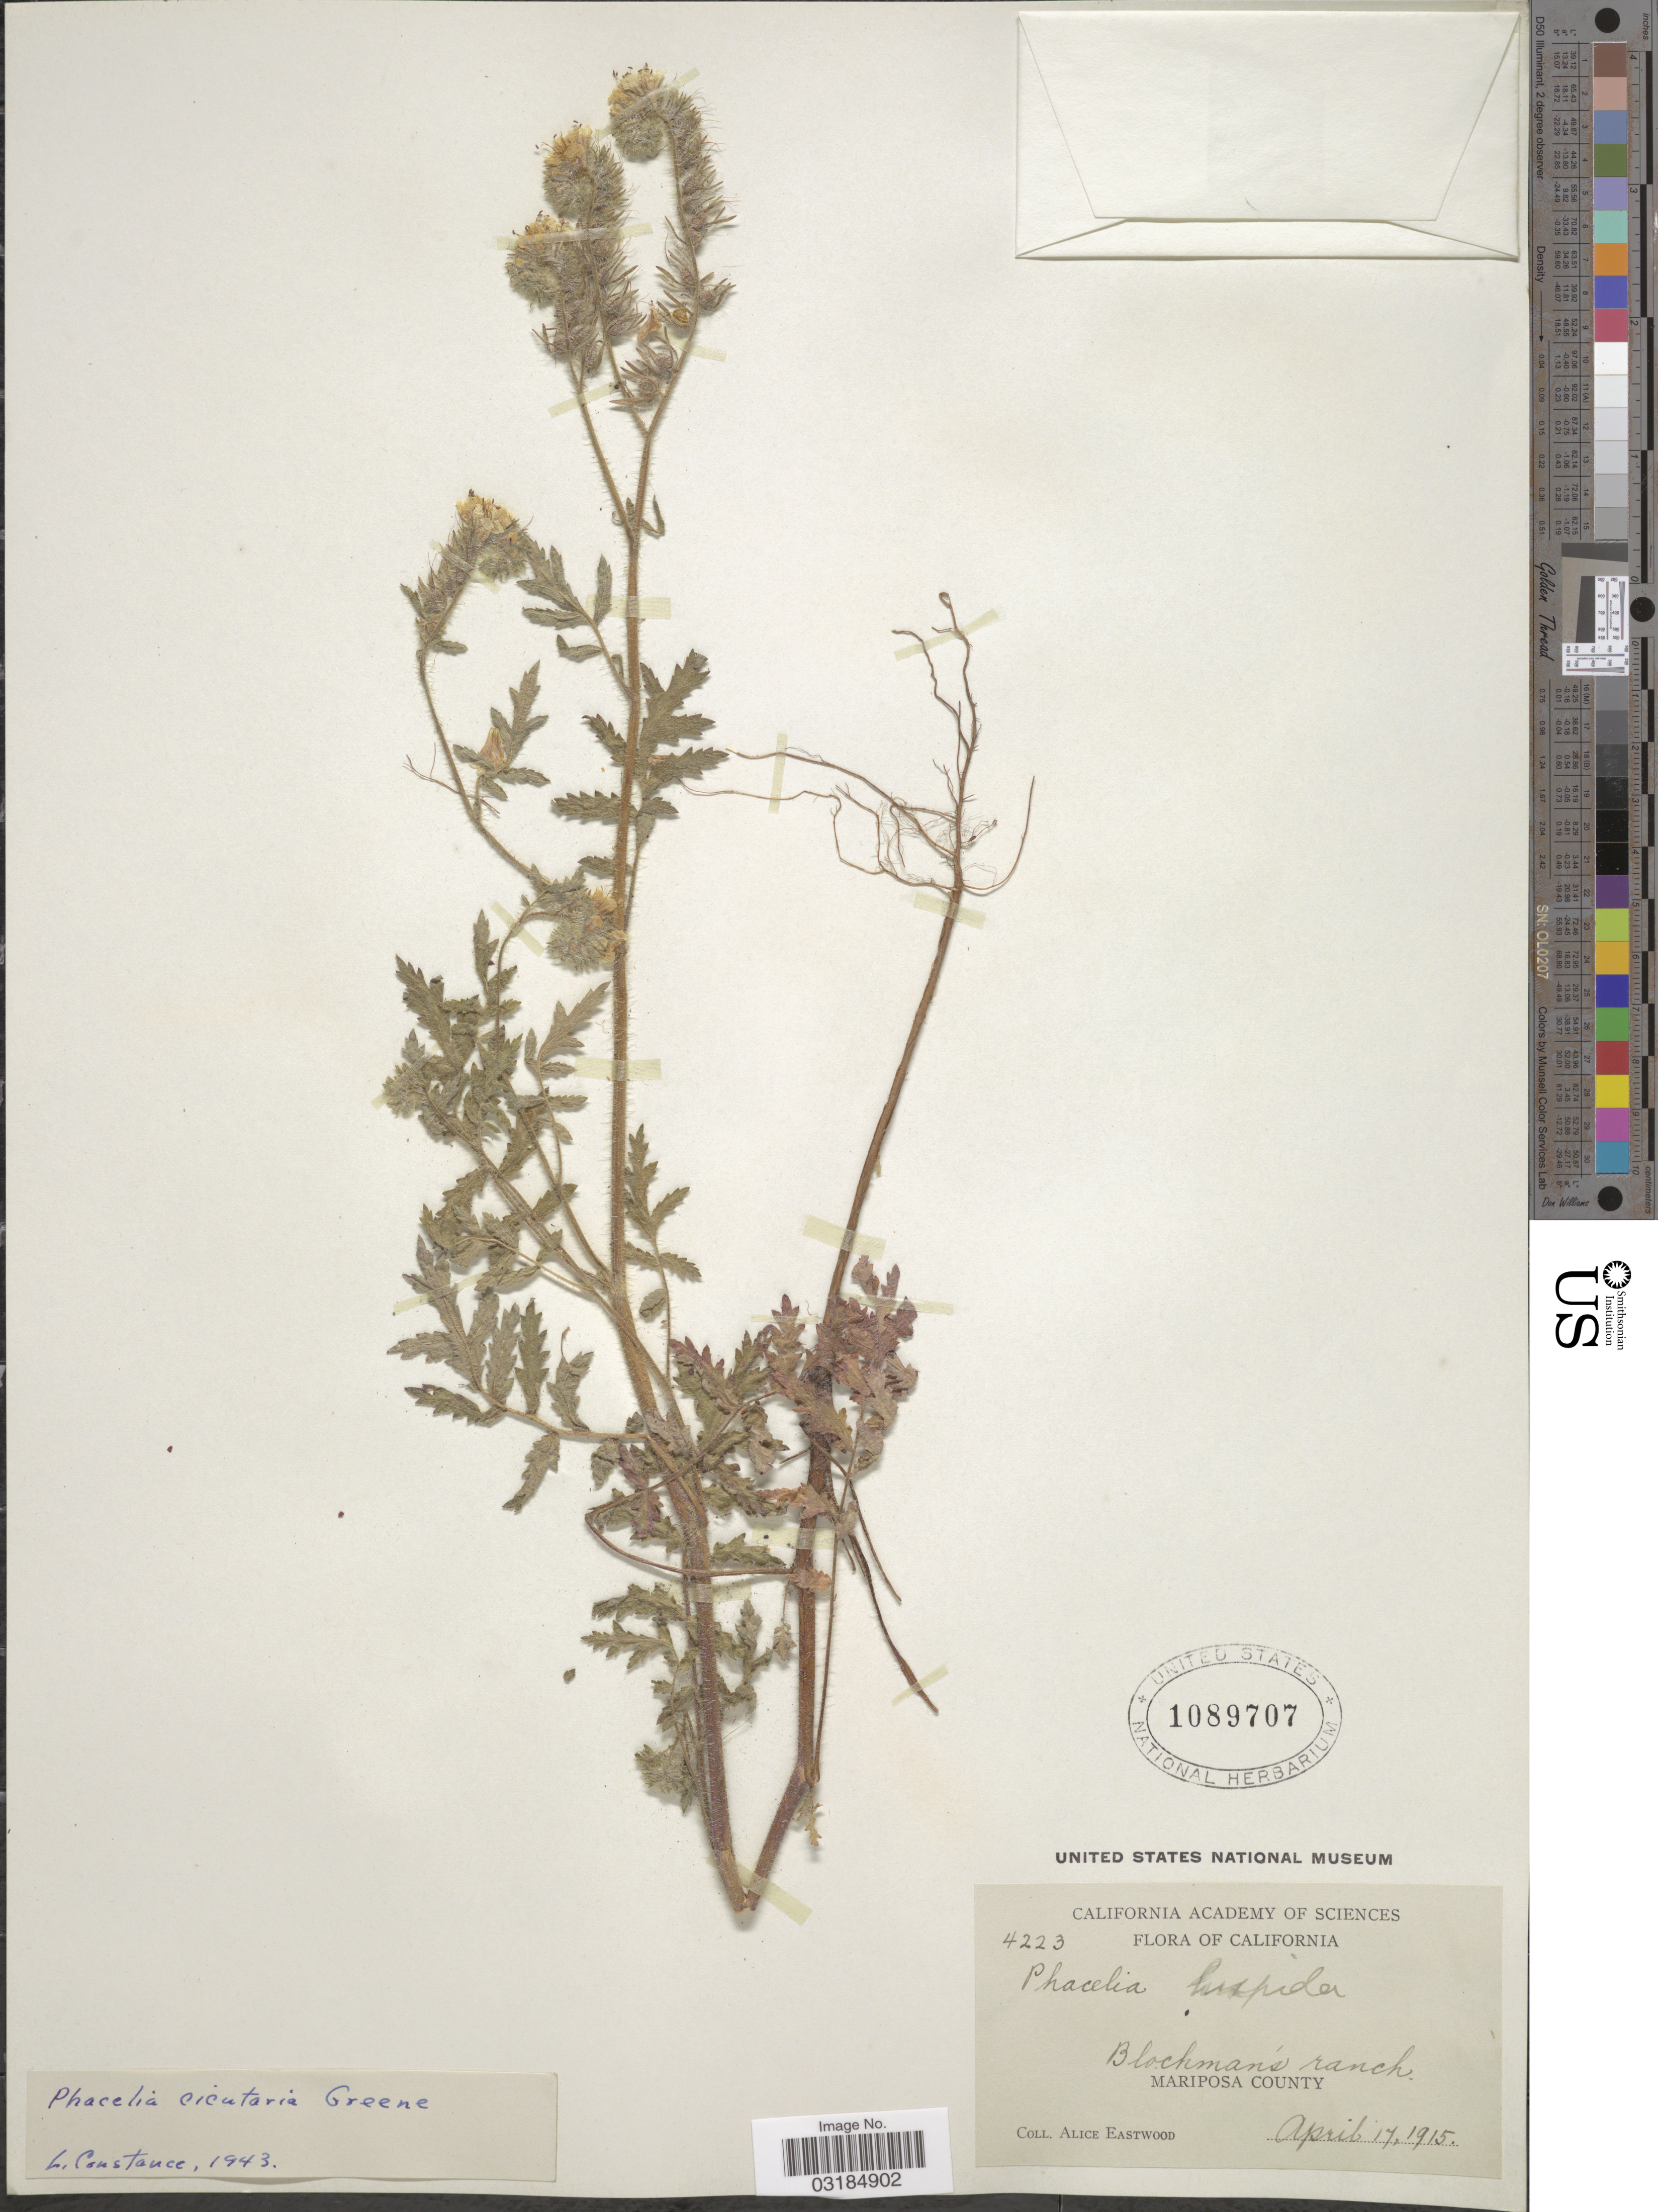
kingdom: Plantae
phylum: Tracheophyta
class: Magnoliopsida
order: Boraginales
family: Hydrophyllaceae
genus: Phacelia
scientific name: Phacelia cicutaria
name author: Greene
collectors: A. Eastwood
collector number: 4223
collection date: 1915-04-17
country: United States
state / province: California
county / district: Mariposa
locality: Blockman's ranch. Mariposa County.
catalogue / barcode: US 1089707